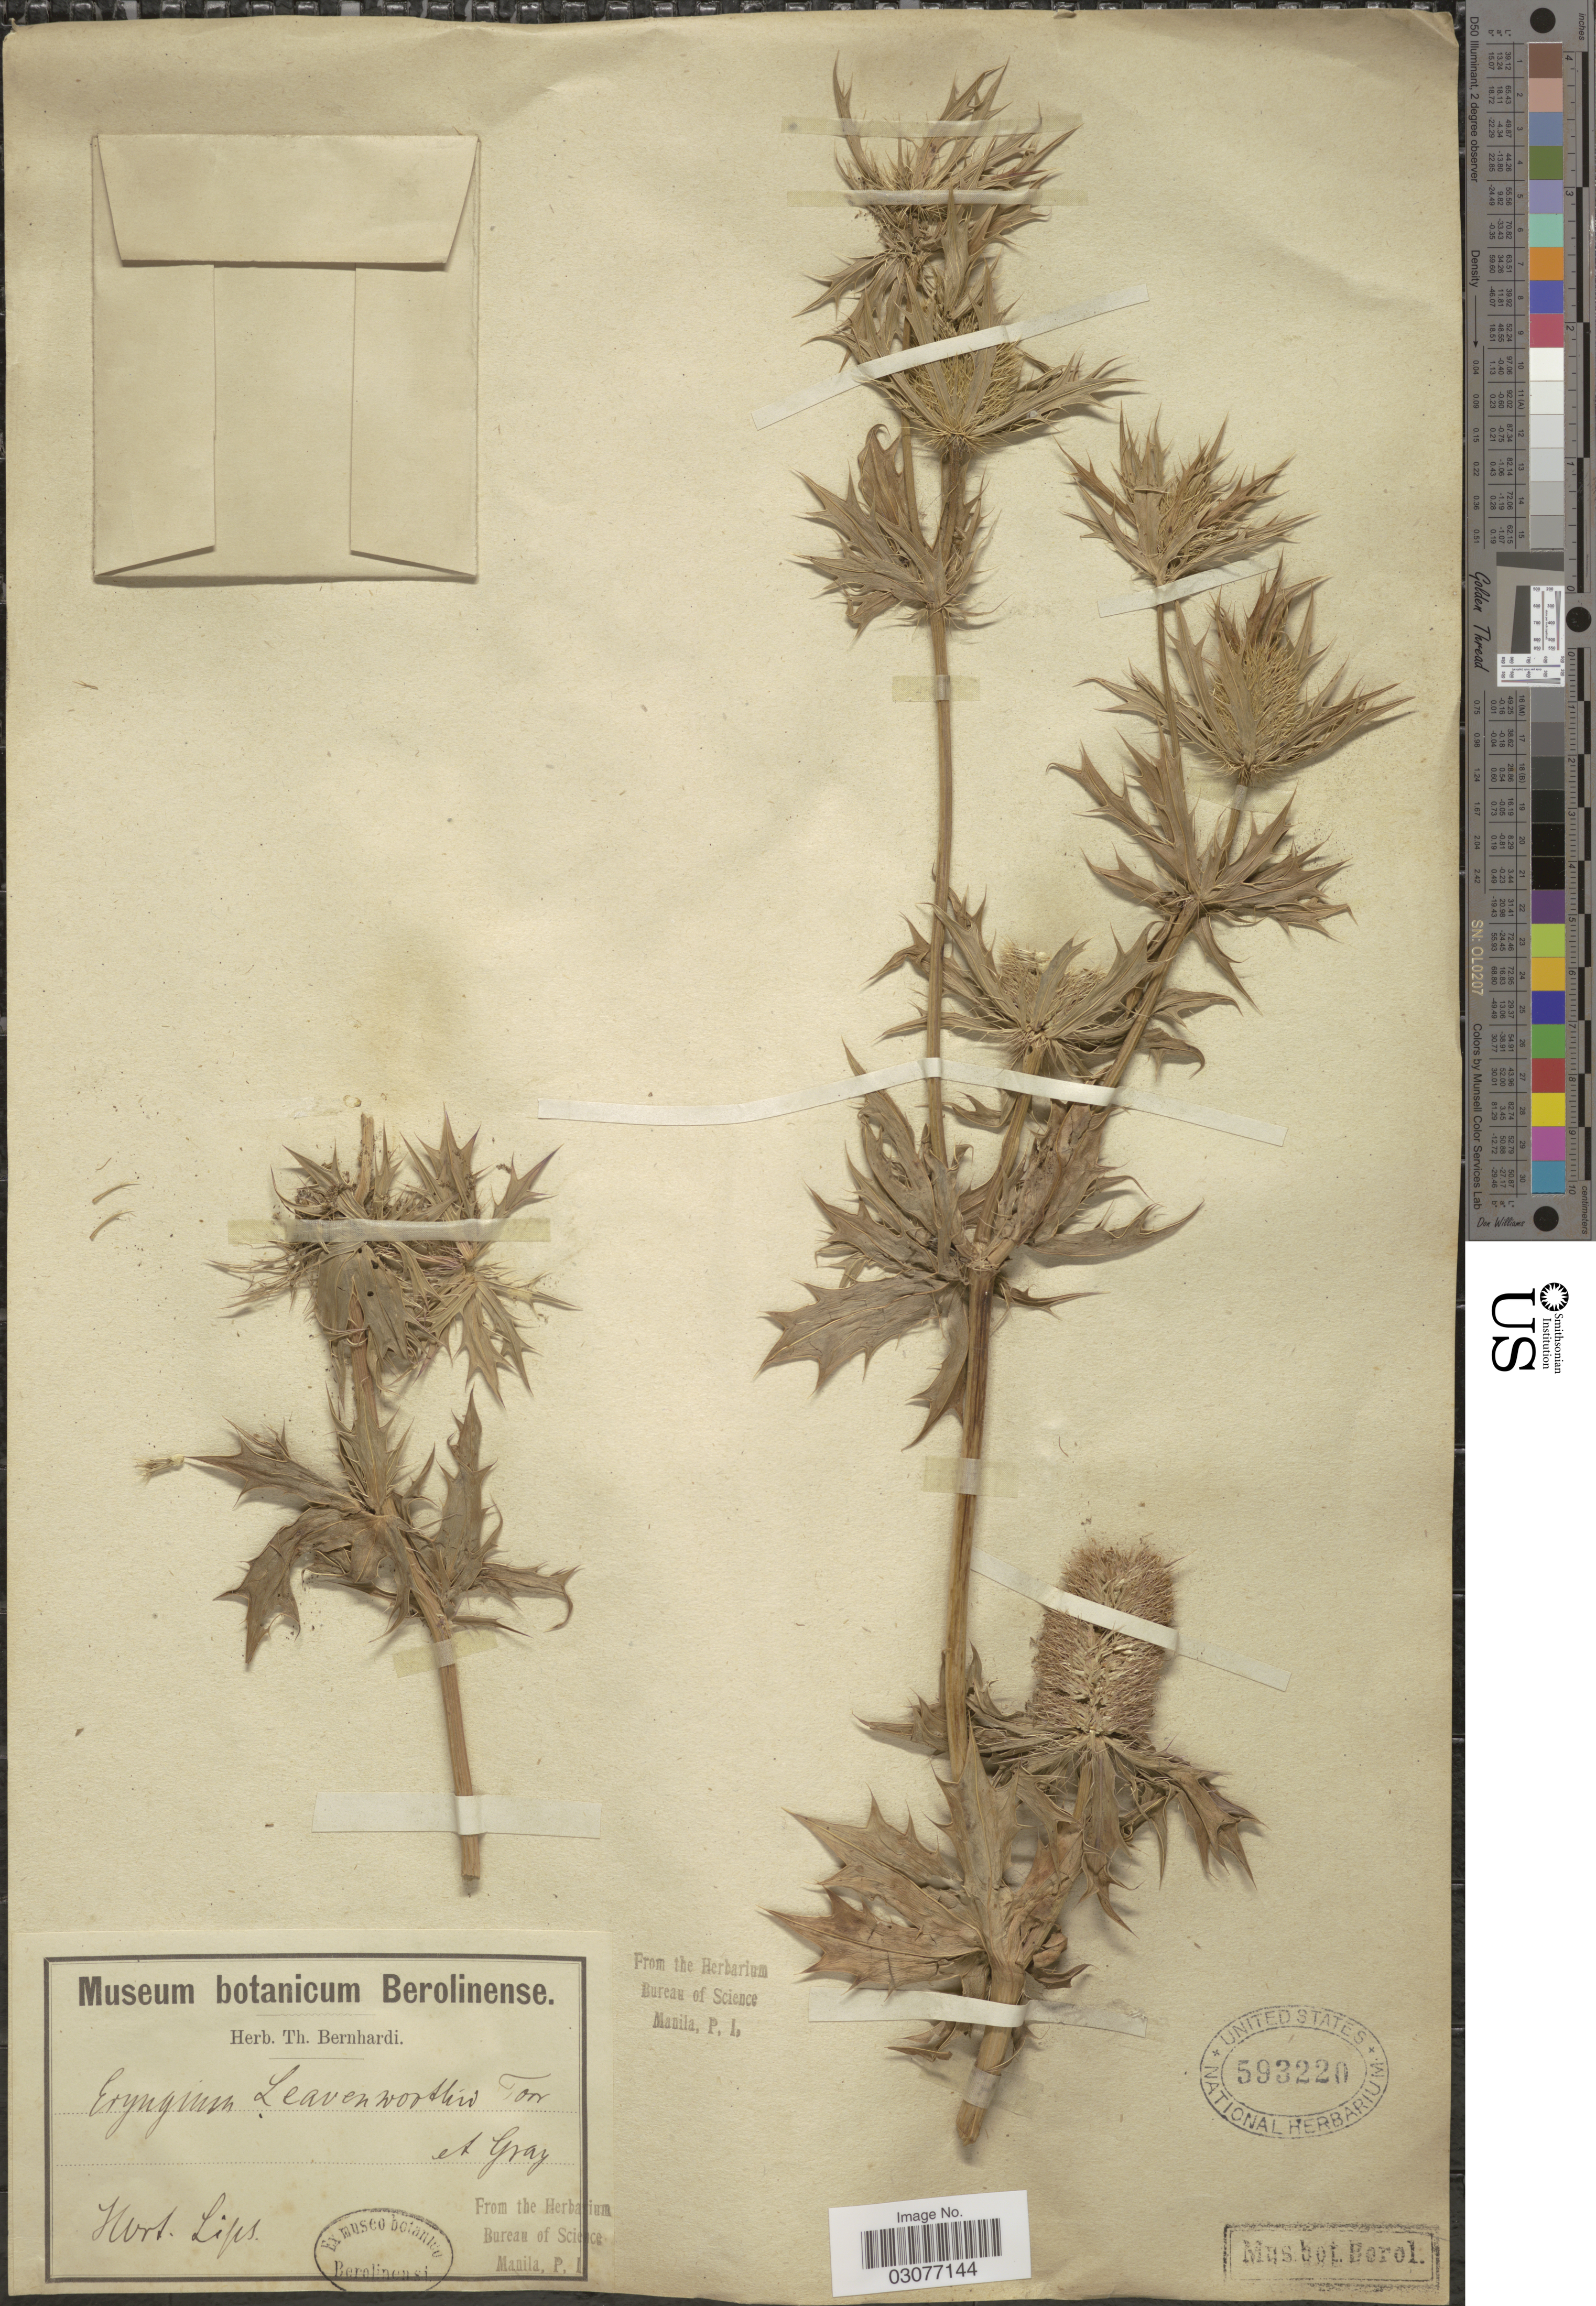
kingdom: Plantae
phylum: Tracheophyta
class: Magnoliopsida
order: Apiales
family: Apiaceae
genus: Eryngium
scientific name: Eryngium leavenworthii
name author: Torr. & A. Gray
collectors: Ex herb. Th. Bernhardi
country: Germany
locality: Hort Lips.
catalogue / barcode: US 593220